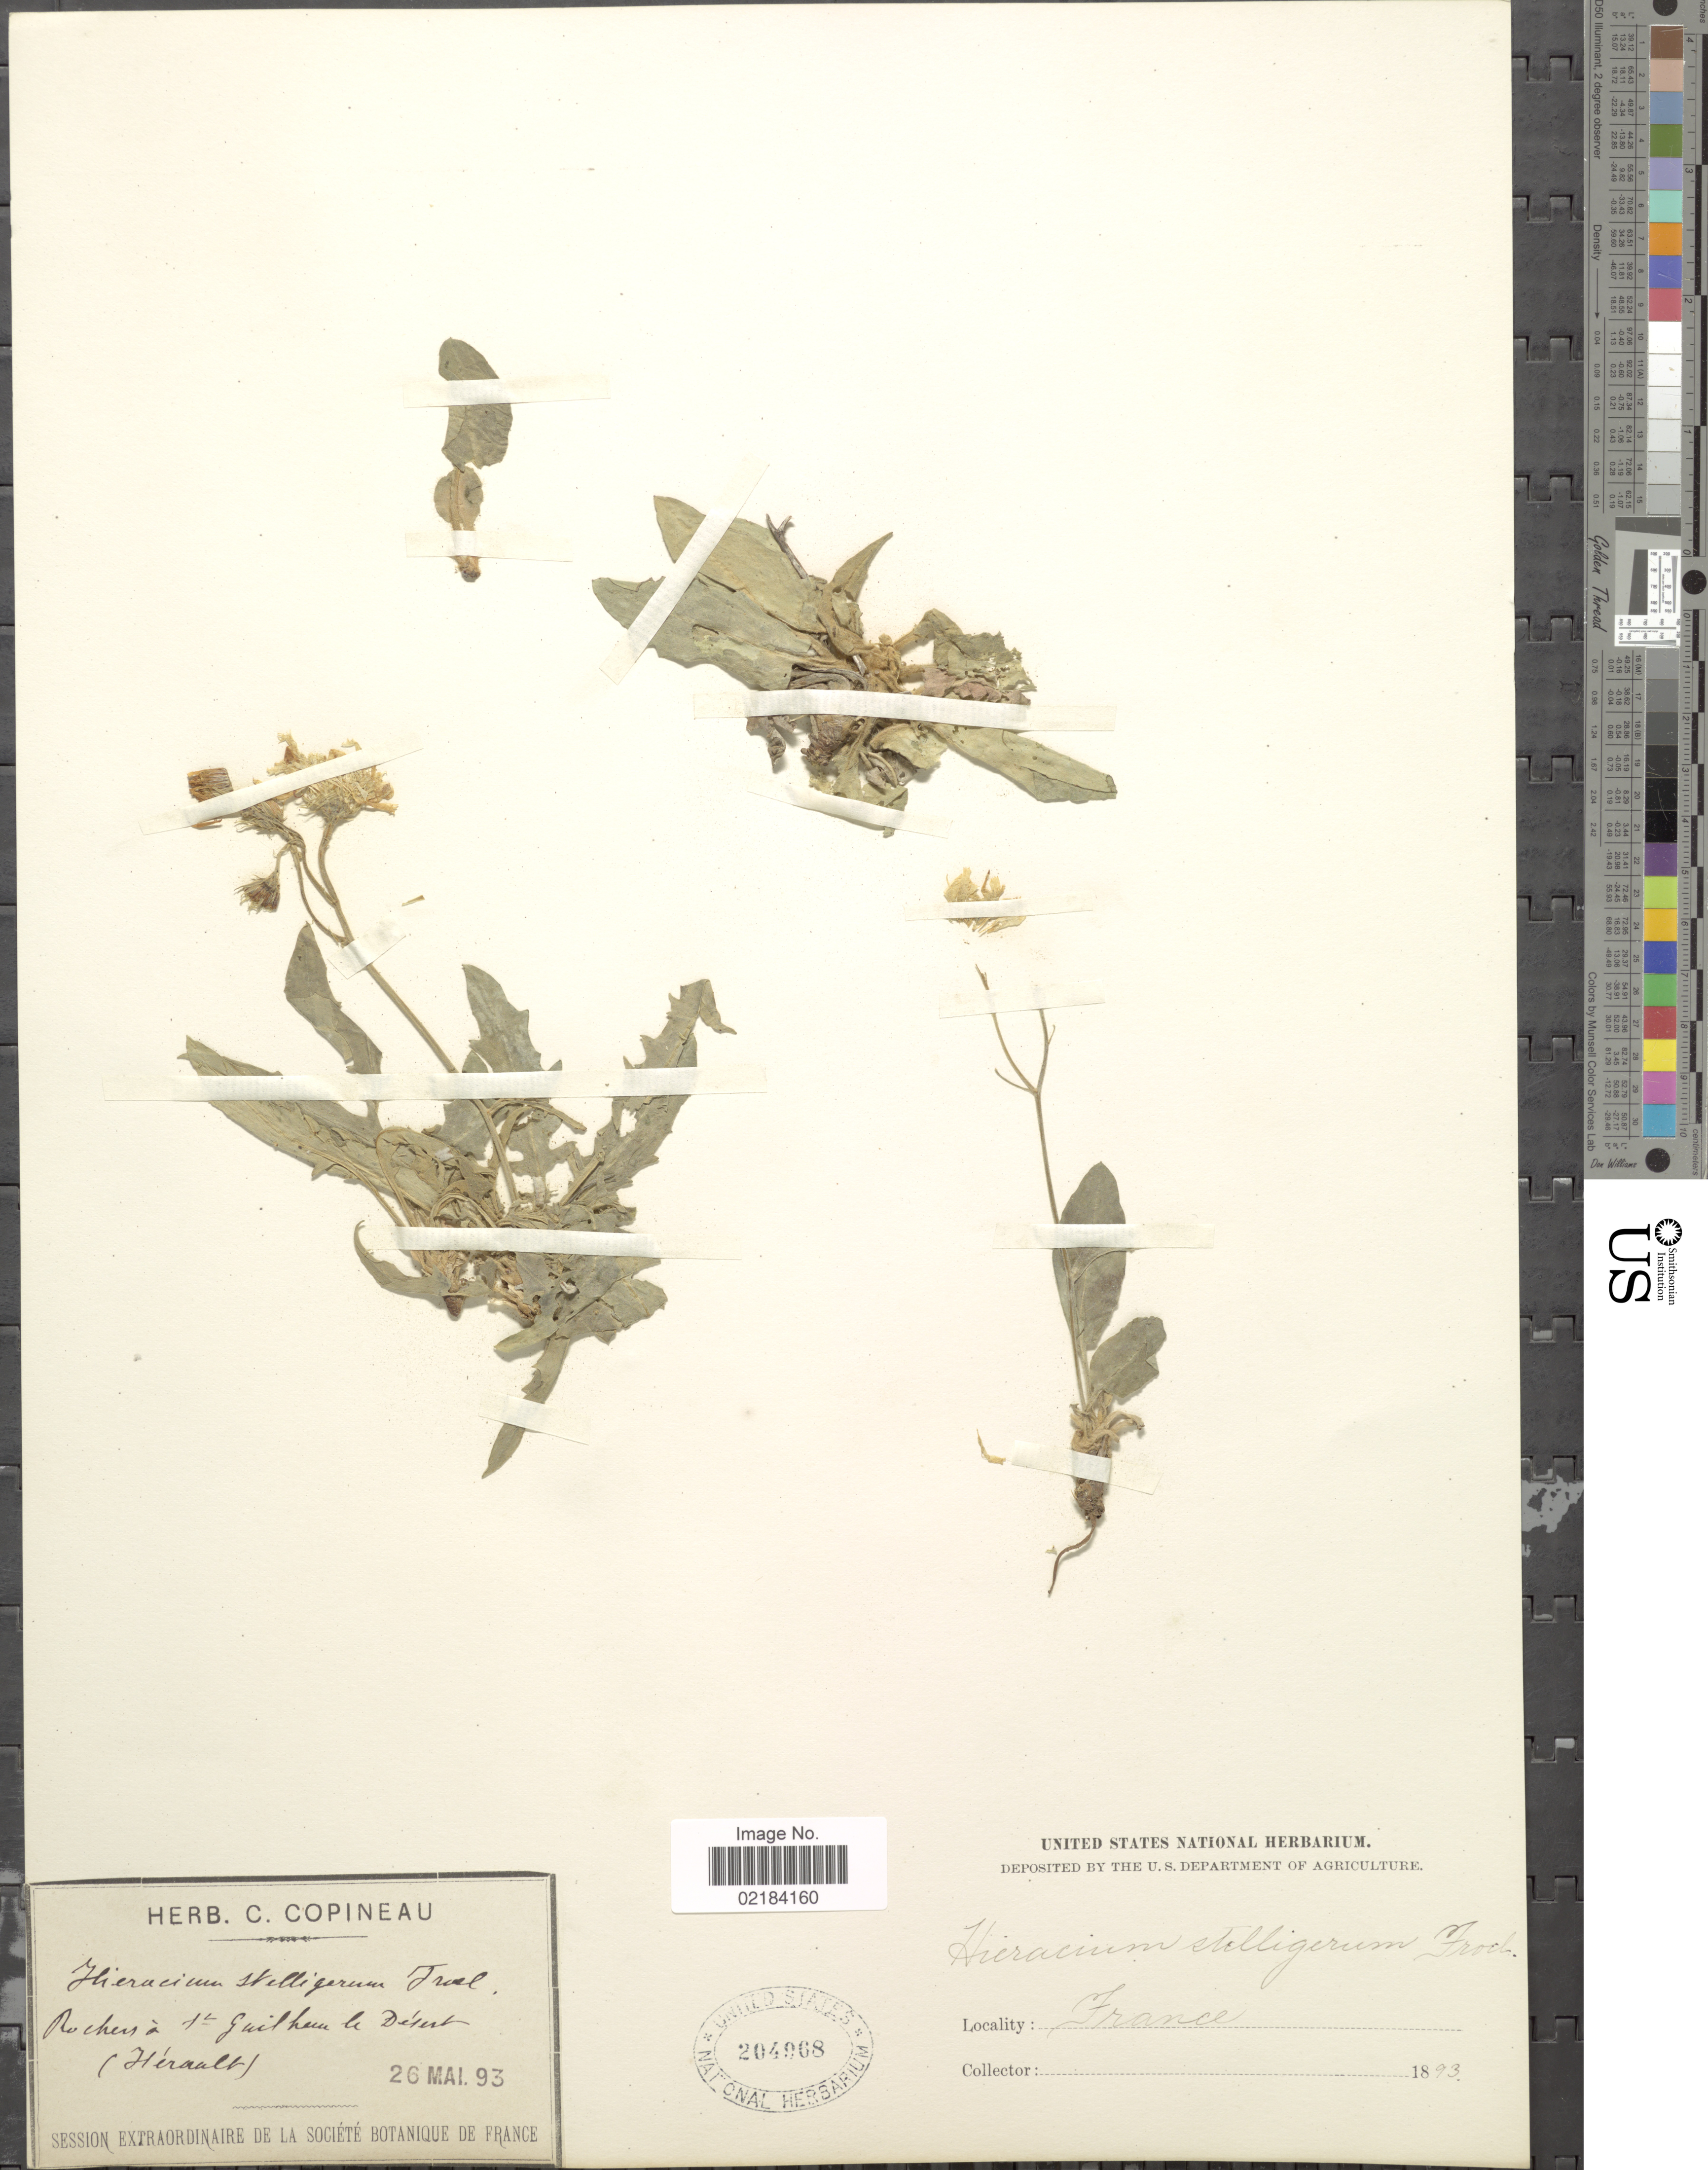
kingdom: Plantae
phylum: Tracheophyta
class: Magnoliopsida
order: Asterales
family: Asteraceae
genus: Hieracium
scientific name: Hieracium stelligerum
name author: Froel.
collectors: ex herb. C. Copineau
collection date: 1893-05-26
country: France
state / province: Occitanie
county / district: Hérault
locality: Rochers à St. Guilhem le Désert (Hérault) [rocks at Saint-Guilhem-le-Désert (Hérault)]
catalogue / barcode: US 204968